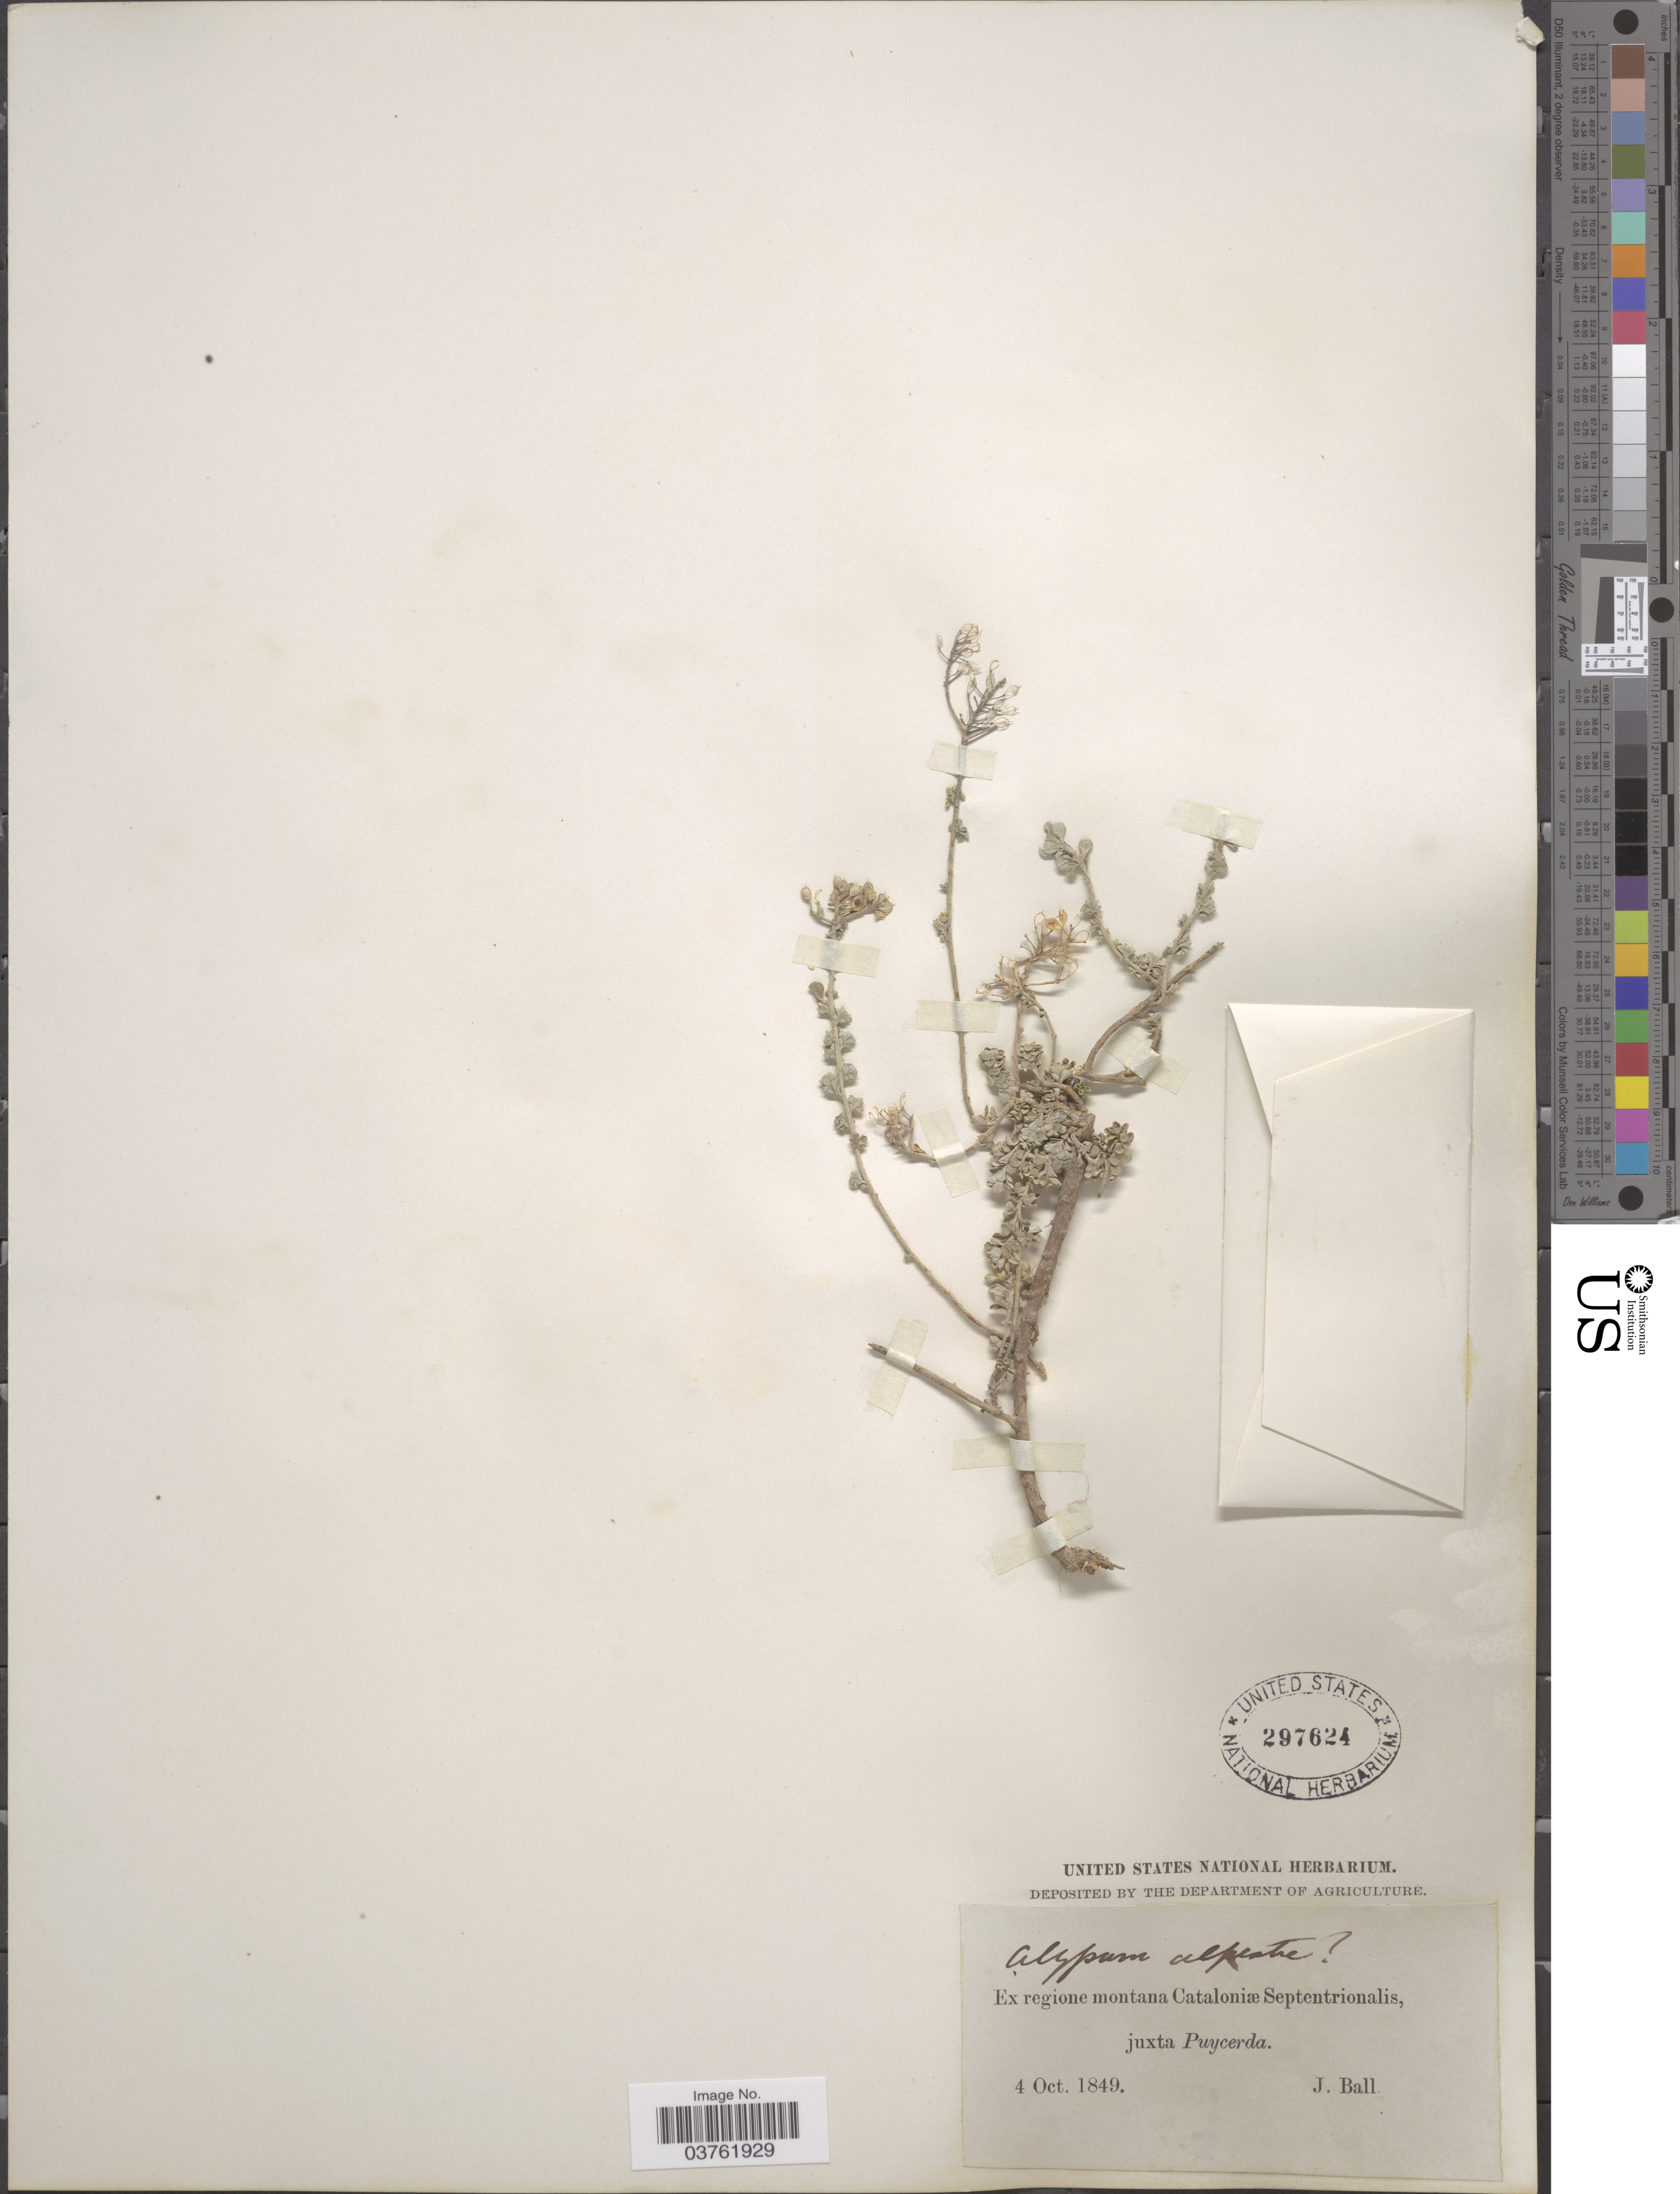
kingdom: Plantae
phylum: Tracheophyta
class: Magnoliopsida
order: Brassicales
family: Brassicaceae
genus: Alyssum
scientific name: Alyssum alpestre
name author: L.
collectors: J. Ball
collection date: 1849-10-04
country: Spain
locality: Ex regione montana Cataloniœ Septentrionalis, juxta Puycerda.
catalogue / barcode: US 297624